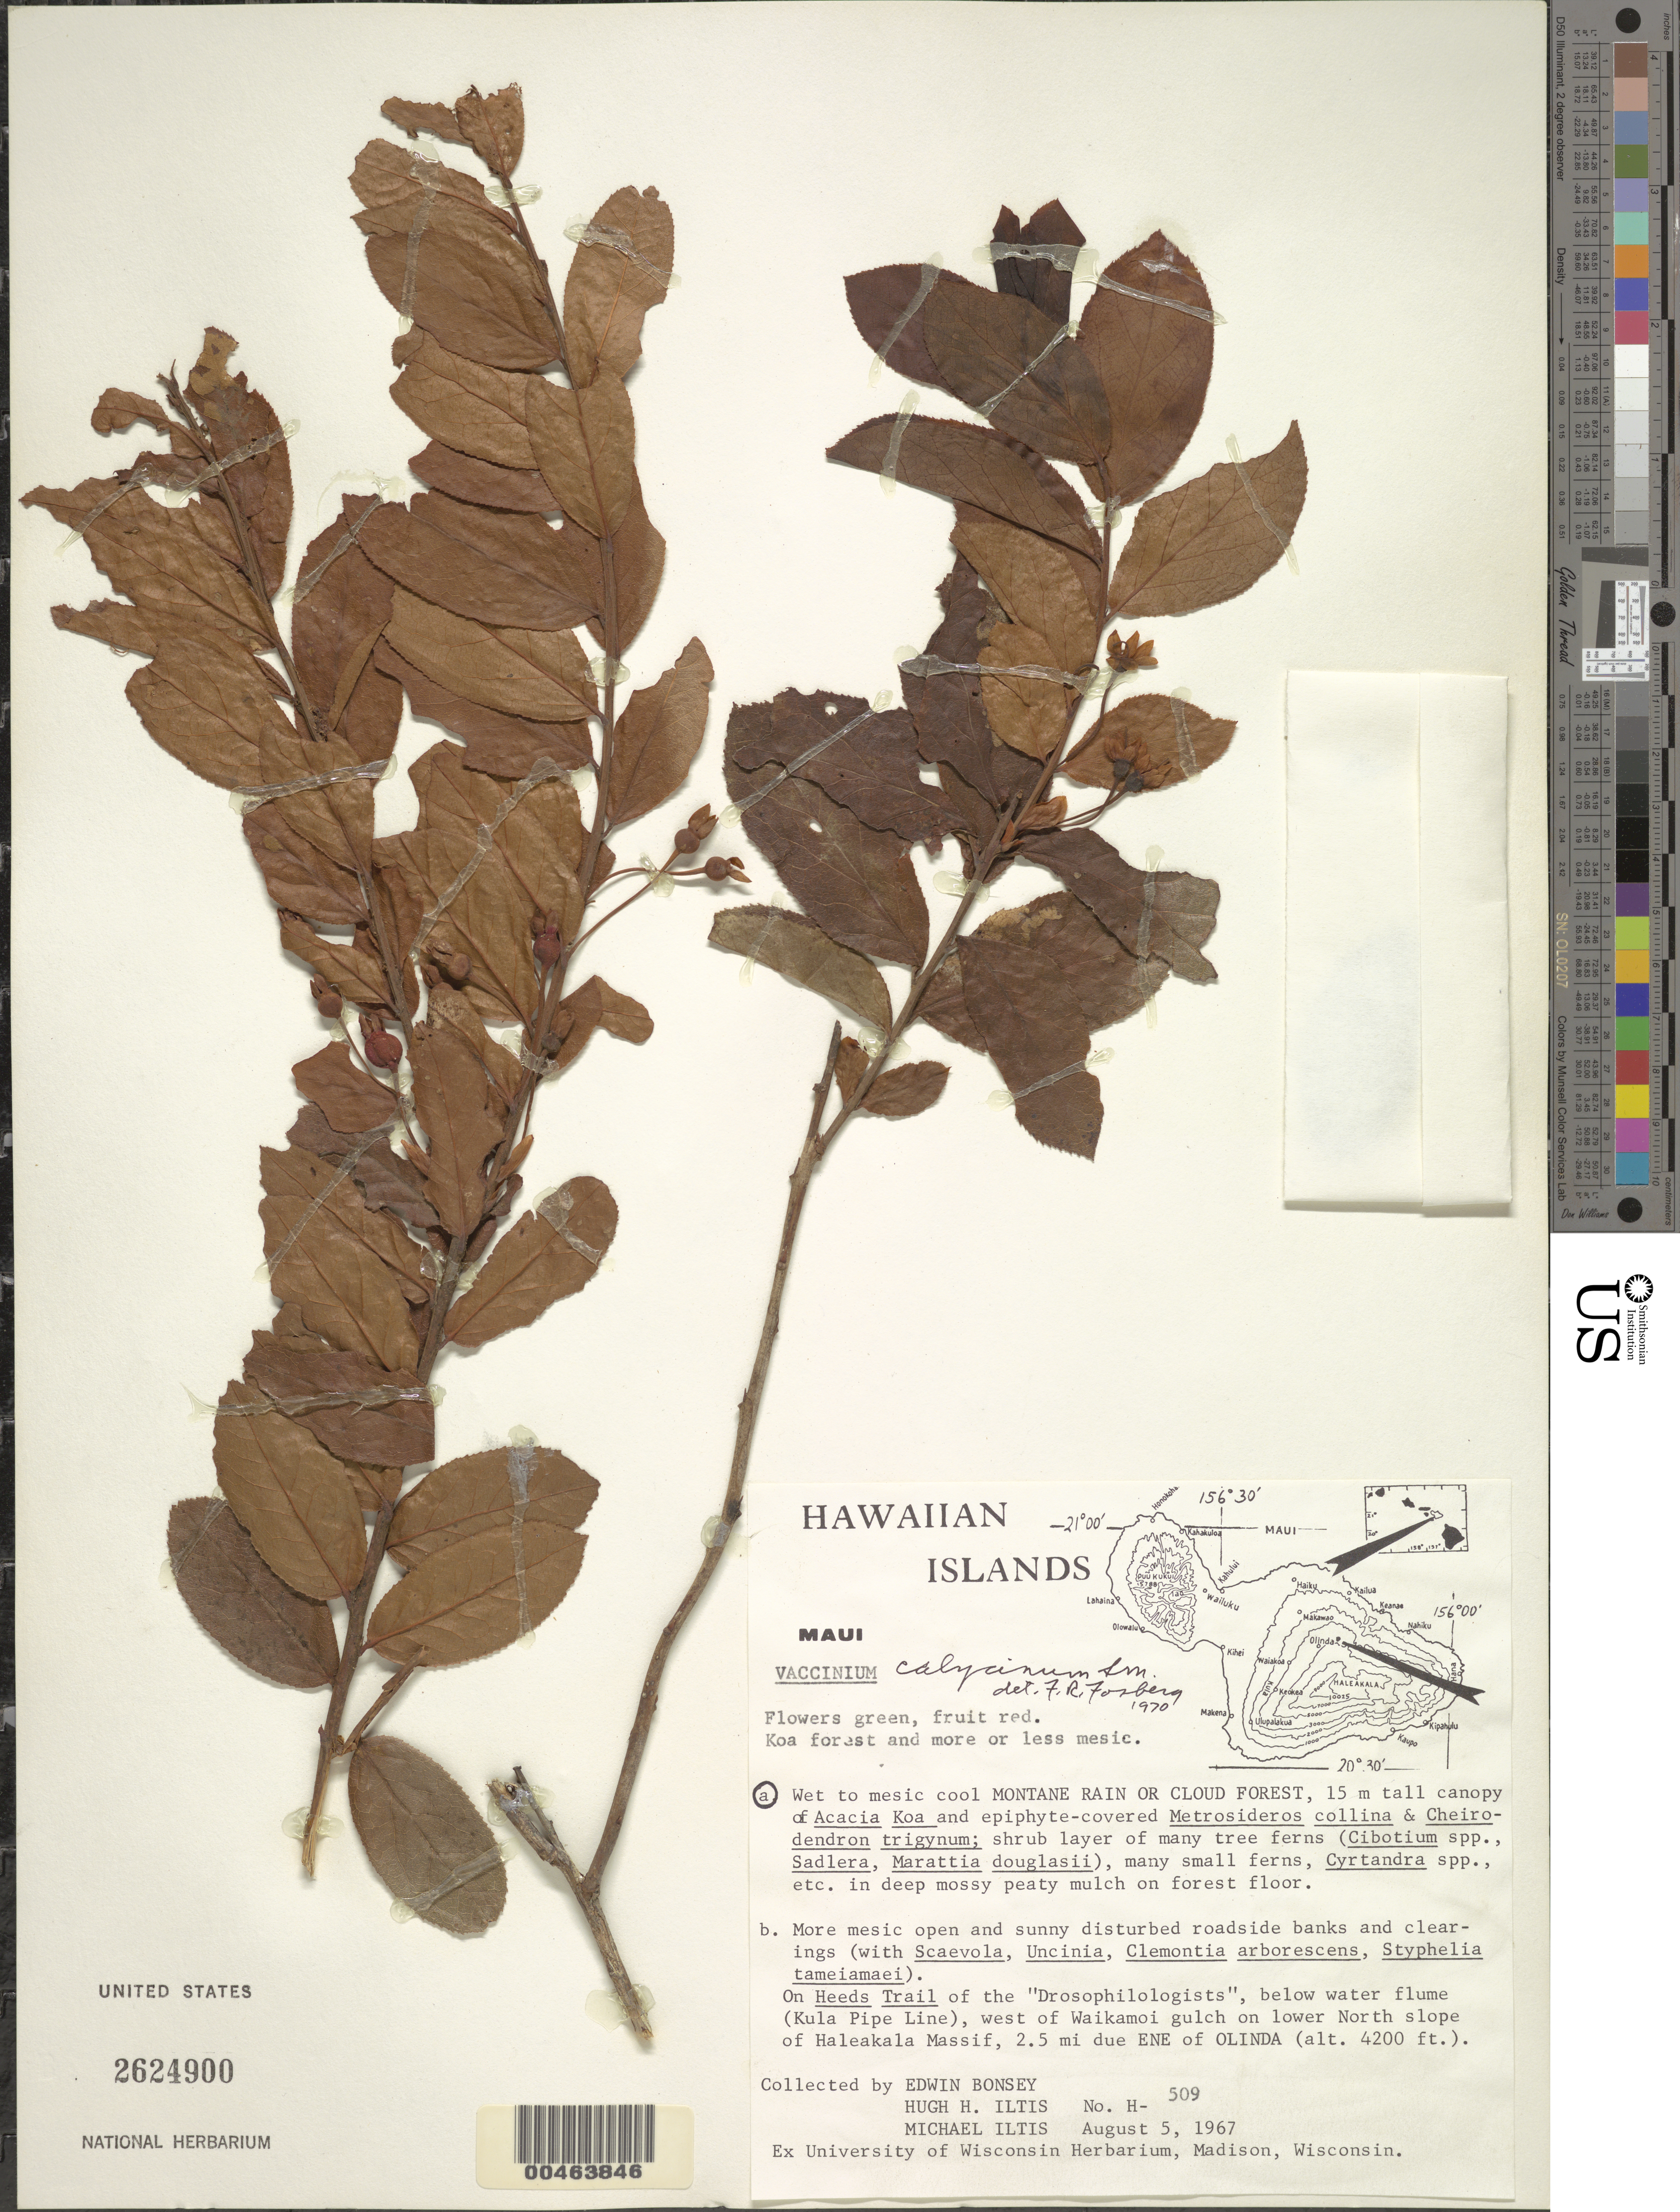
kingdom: Plantae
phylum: Tracheophyta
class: Magnoliopsida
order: Ericales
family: Ericaceae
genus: Vaccinium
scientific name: Vaccinium calycinum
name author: Sm.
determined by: Fosberg, F. R.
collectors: E. Bonsey, H. H. Iltis & M. G. Iltis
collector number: H-509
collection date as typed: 5 Aug 1967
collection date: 1967-08-05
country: United States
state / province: Hawaii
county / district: Maui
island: Maui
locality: On Heeds Trail of the Drosophilologists, below water flume, Kula Pipe Line, W of Waikamoi gulch on lower N slope of Haleaka...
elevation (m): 1280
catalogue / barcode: US 2624900